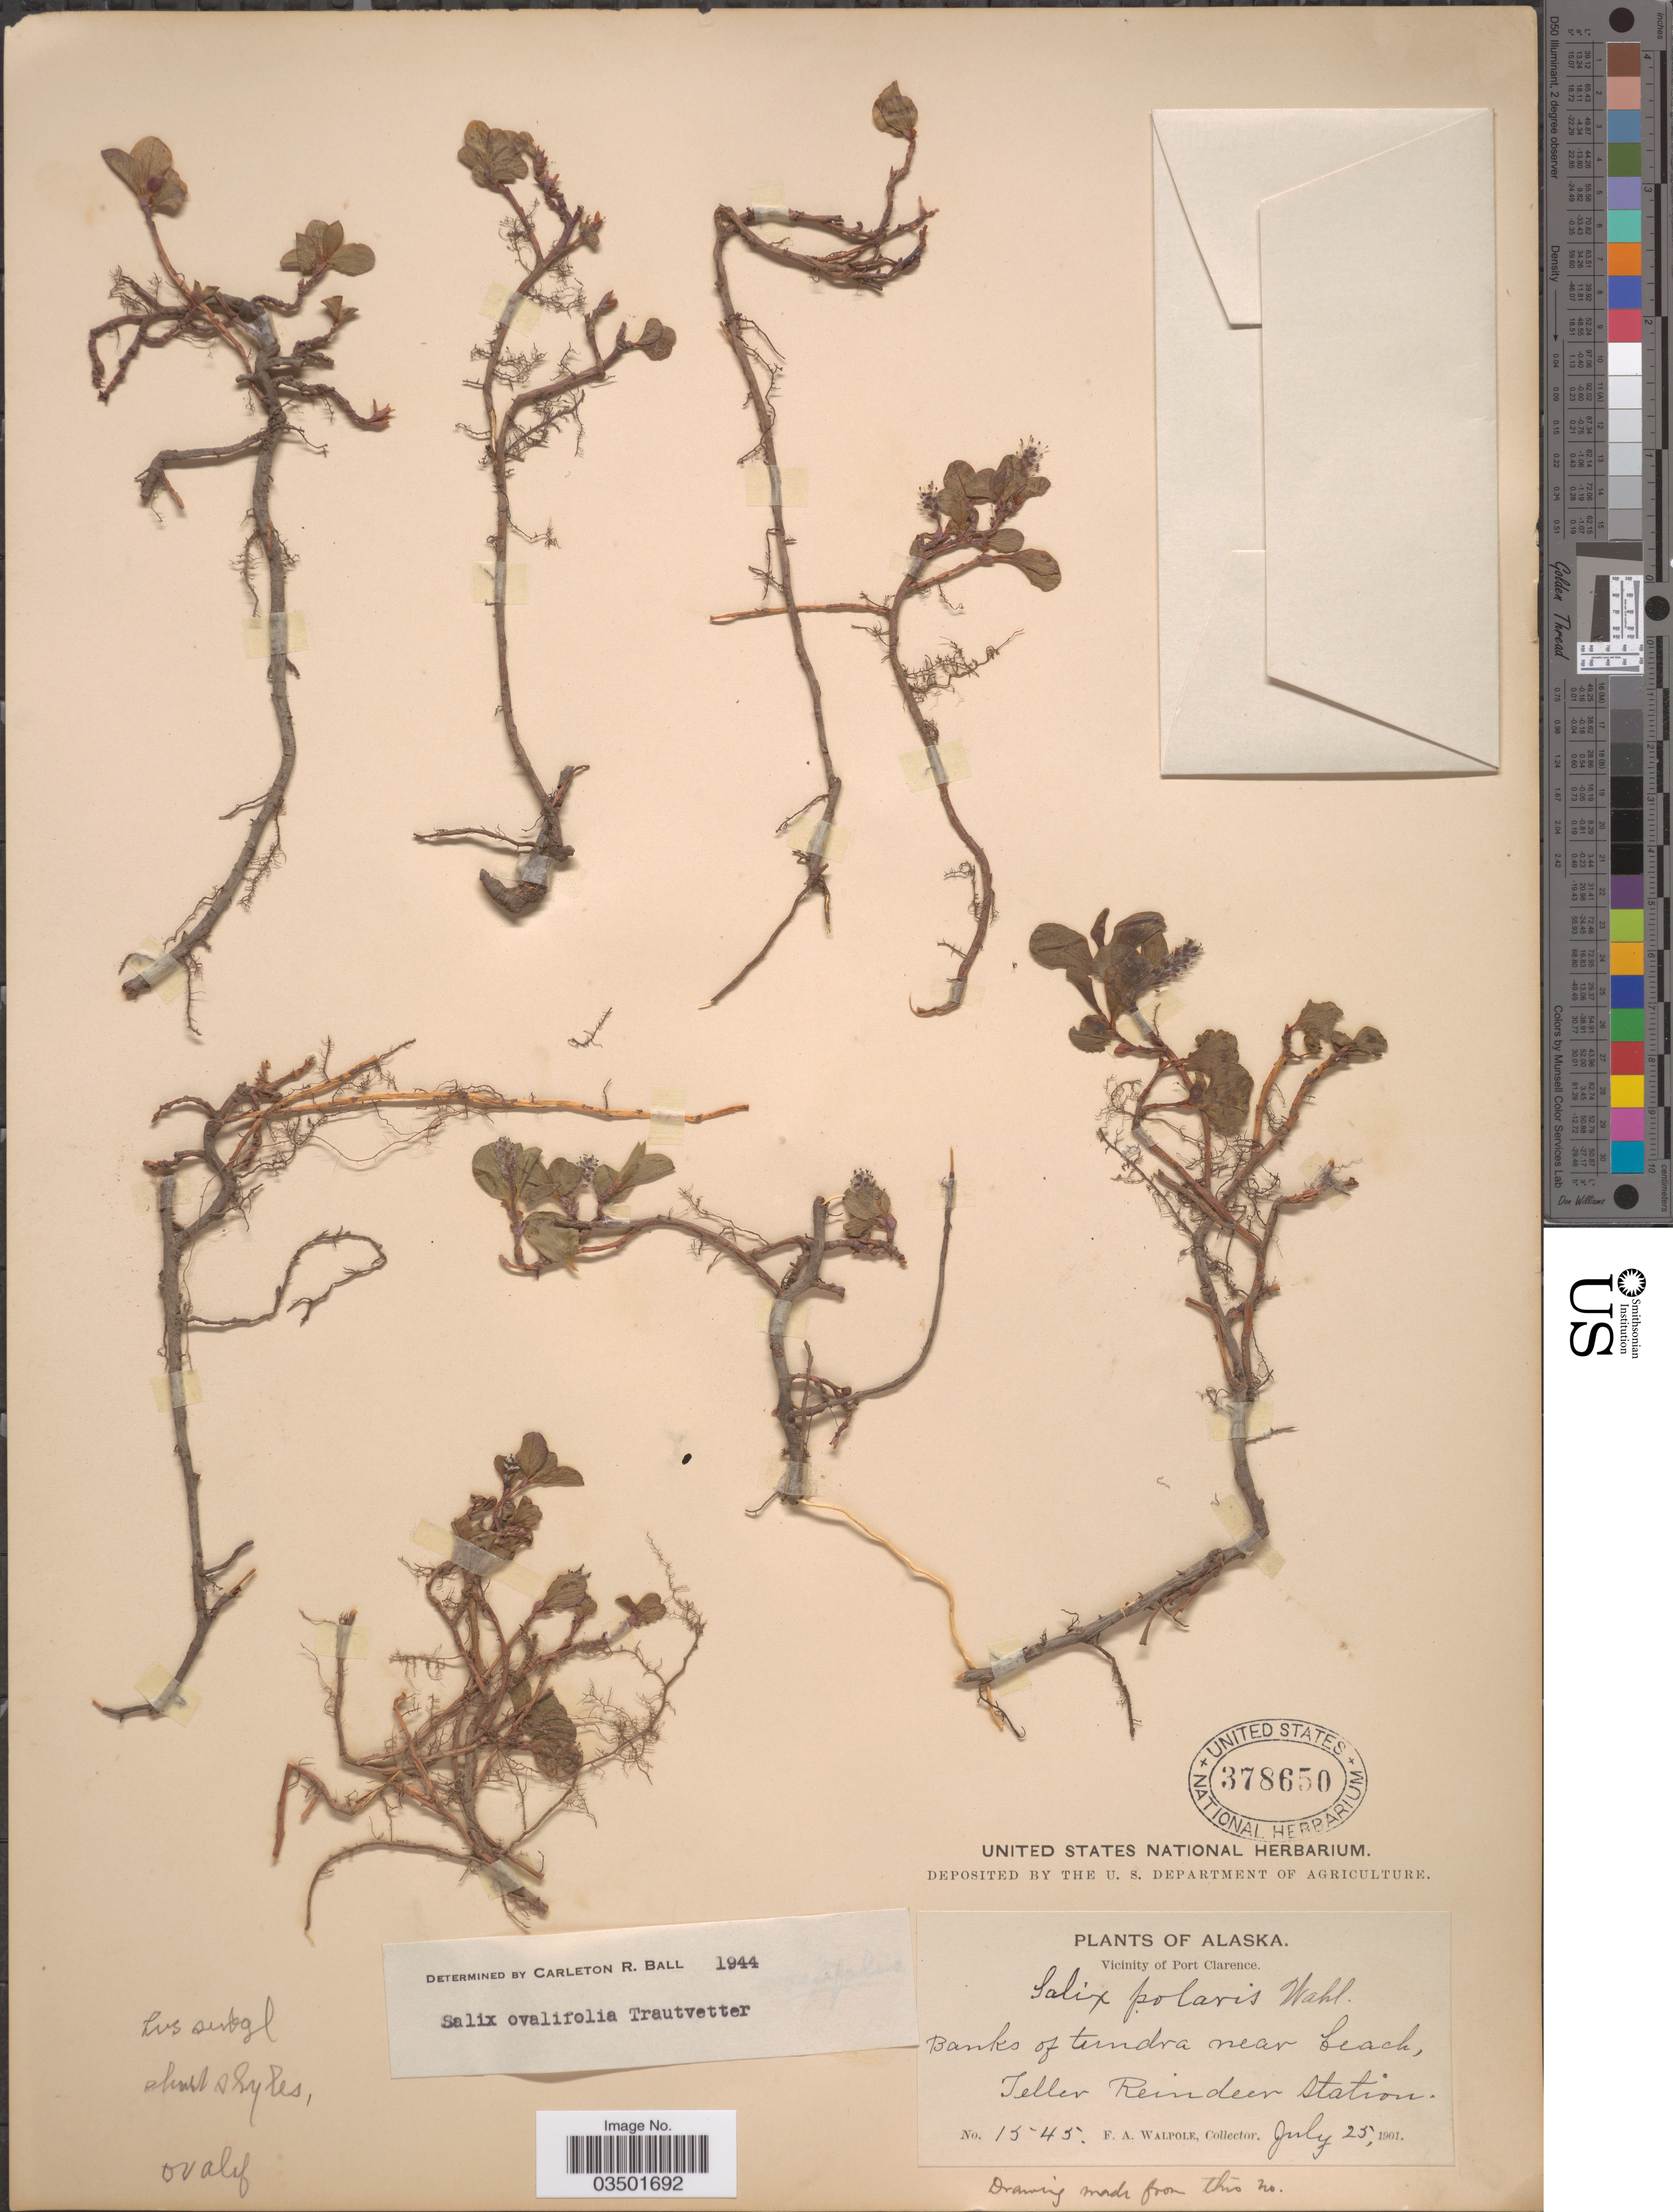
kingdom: Plantae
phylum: Tracheophyta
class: Magnoliopsida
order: Malpighiales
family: Salicaceae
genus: Salix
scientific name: Salix ovalifolia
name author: Trautv.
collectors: F. Walpole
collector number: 1545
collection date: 1901-07-25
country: United States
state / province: Alaska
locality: Vicinity of Port Clarence. Banks of tundra near beach, Teller Reindeer Station.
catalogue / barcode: US 378650